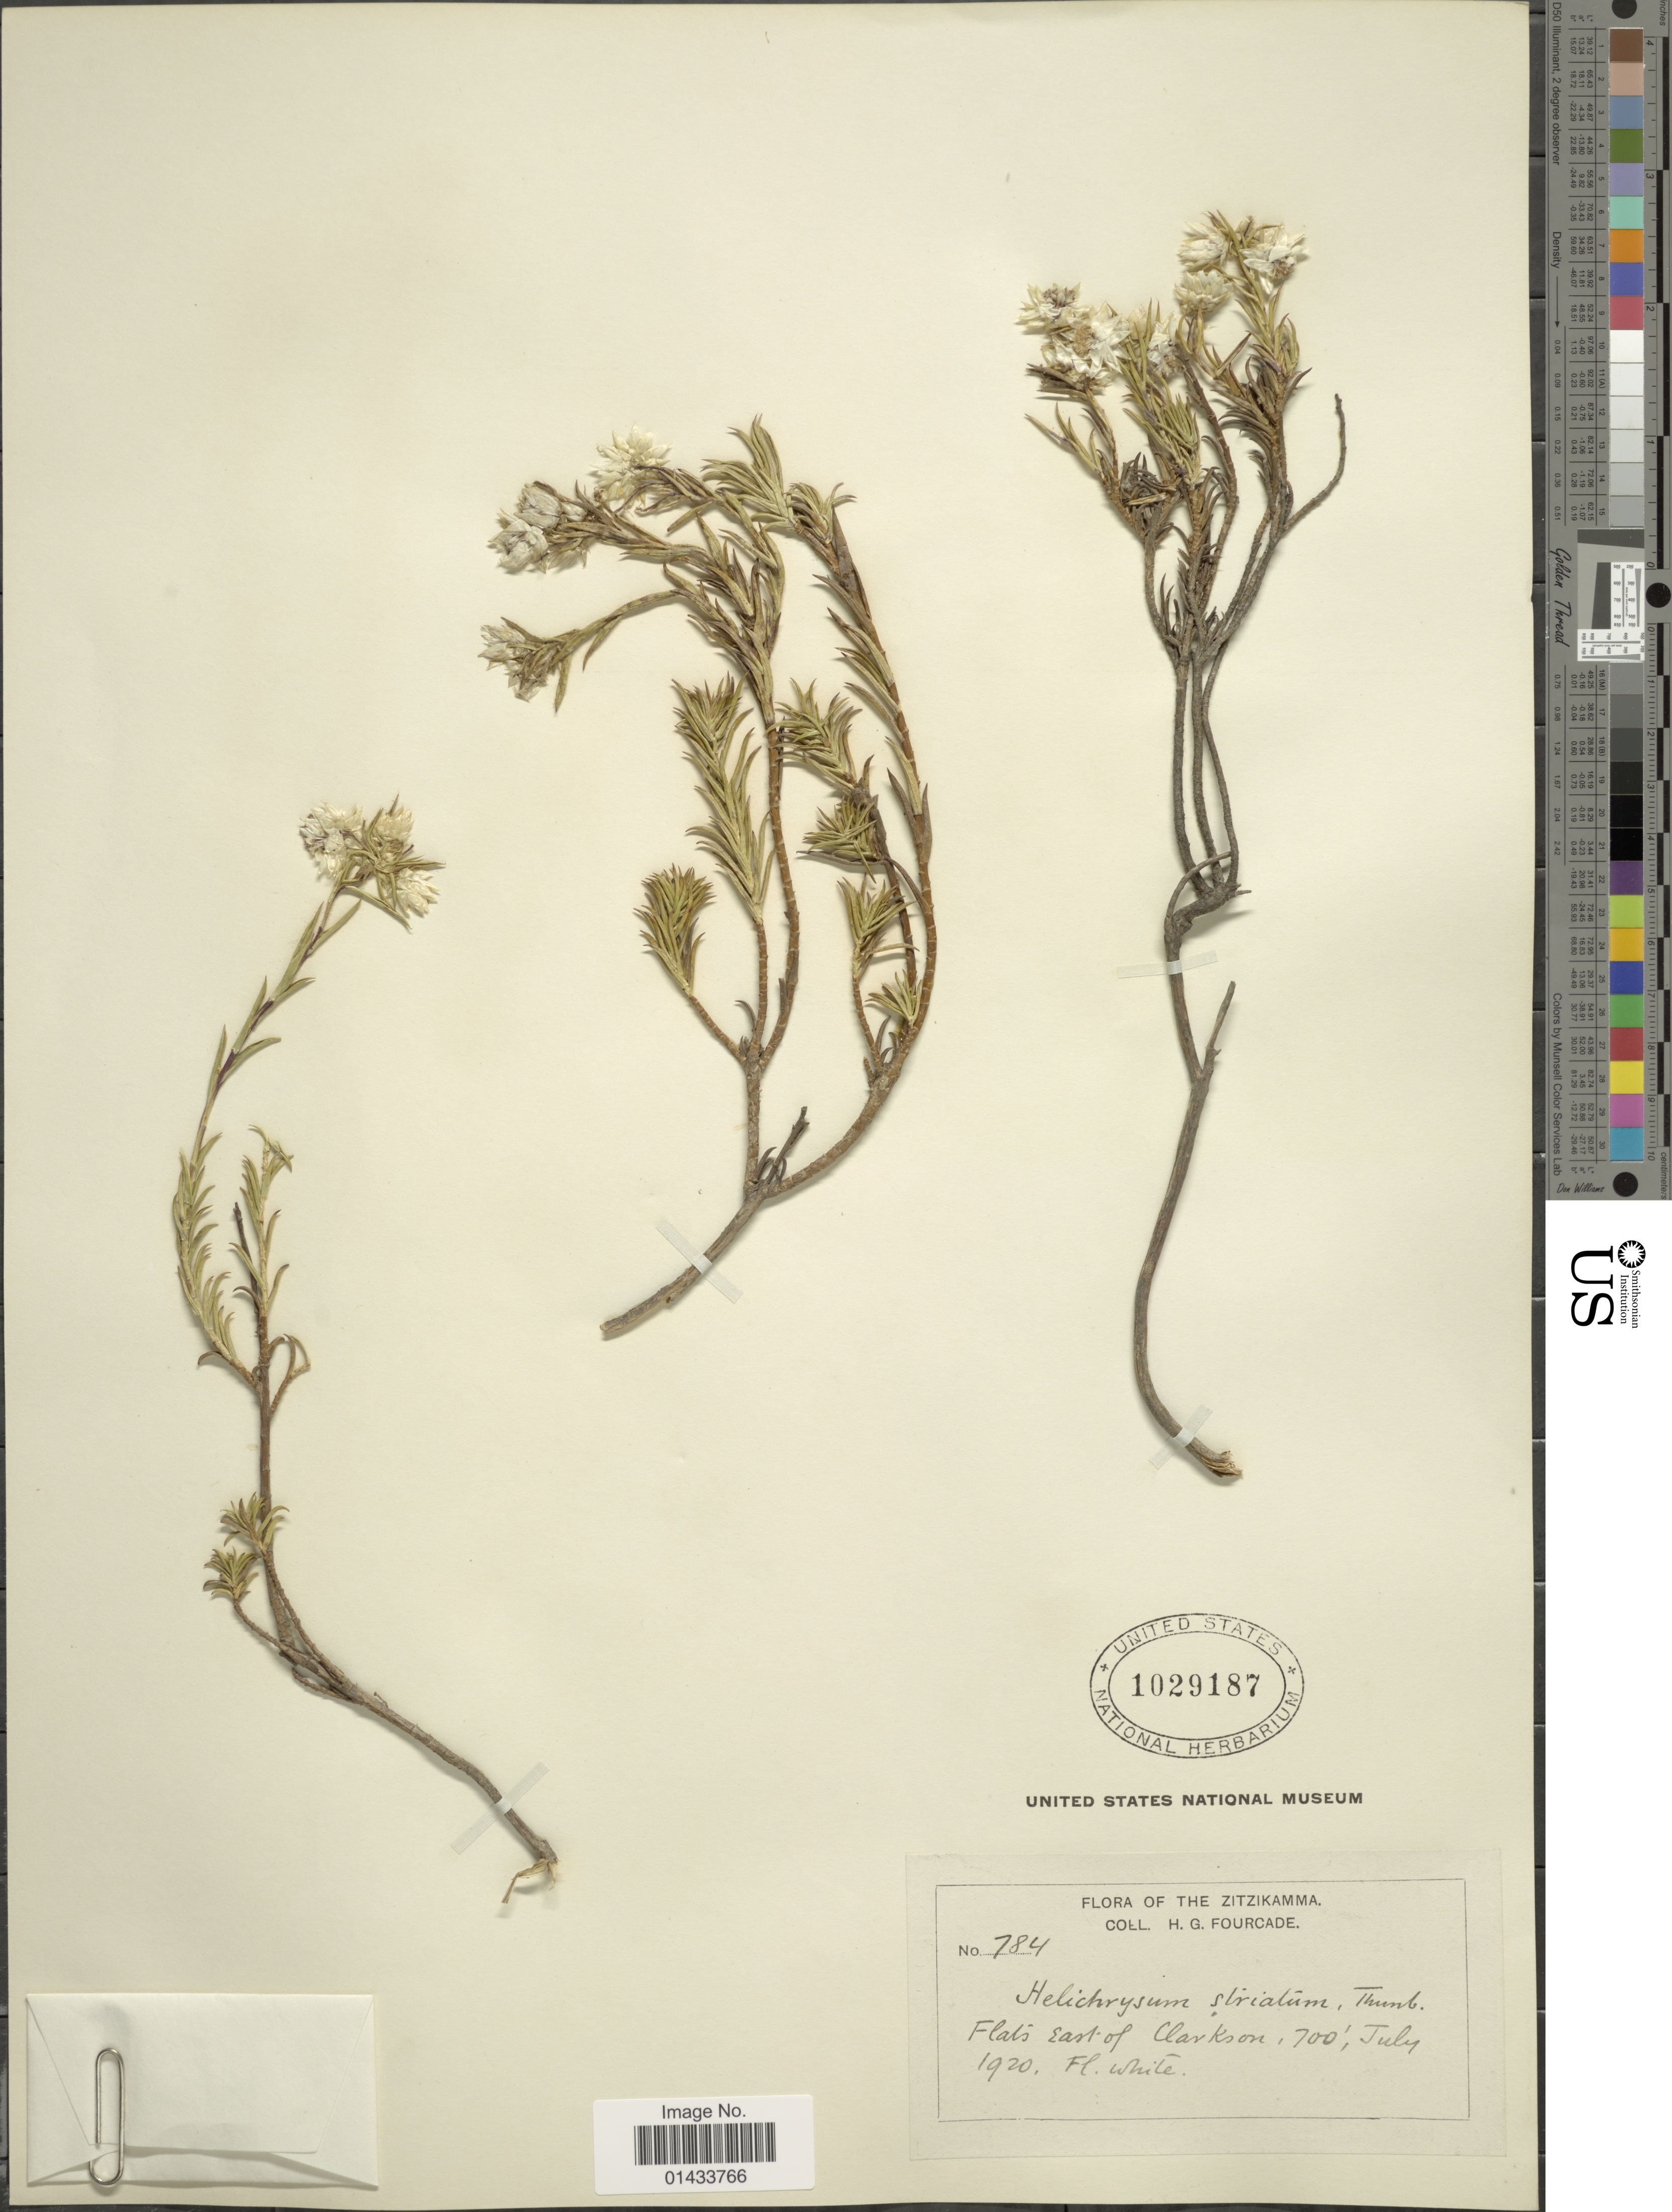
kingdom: Plantae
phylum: Tracheophyta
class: Magnoliopsida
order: Asterales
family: Asteraceae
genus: Helichrysum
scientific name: Helichrysum striatum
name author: A. Cunn.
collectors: H. G. Fourcade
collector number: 784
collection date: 1920-07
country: Bolivia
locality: The Zitzikamma, Flats East of Clarkson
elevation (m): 213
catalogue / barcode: US 1029187